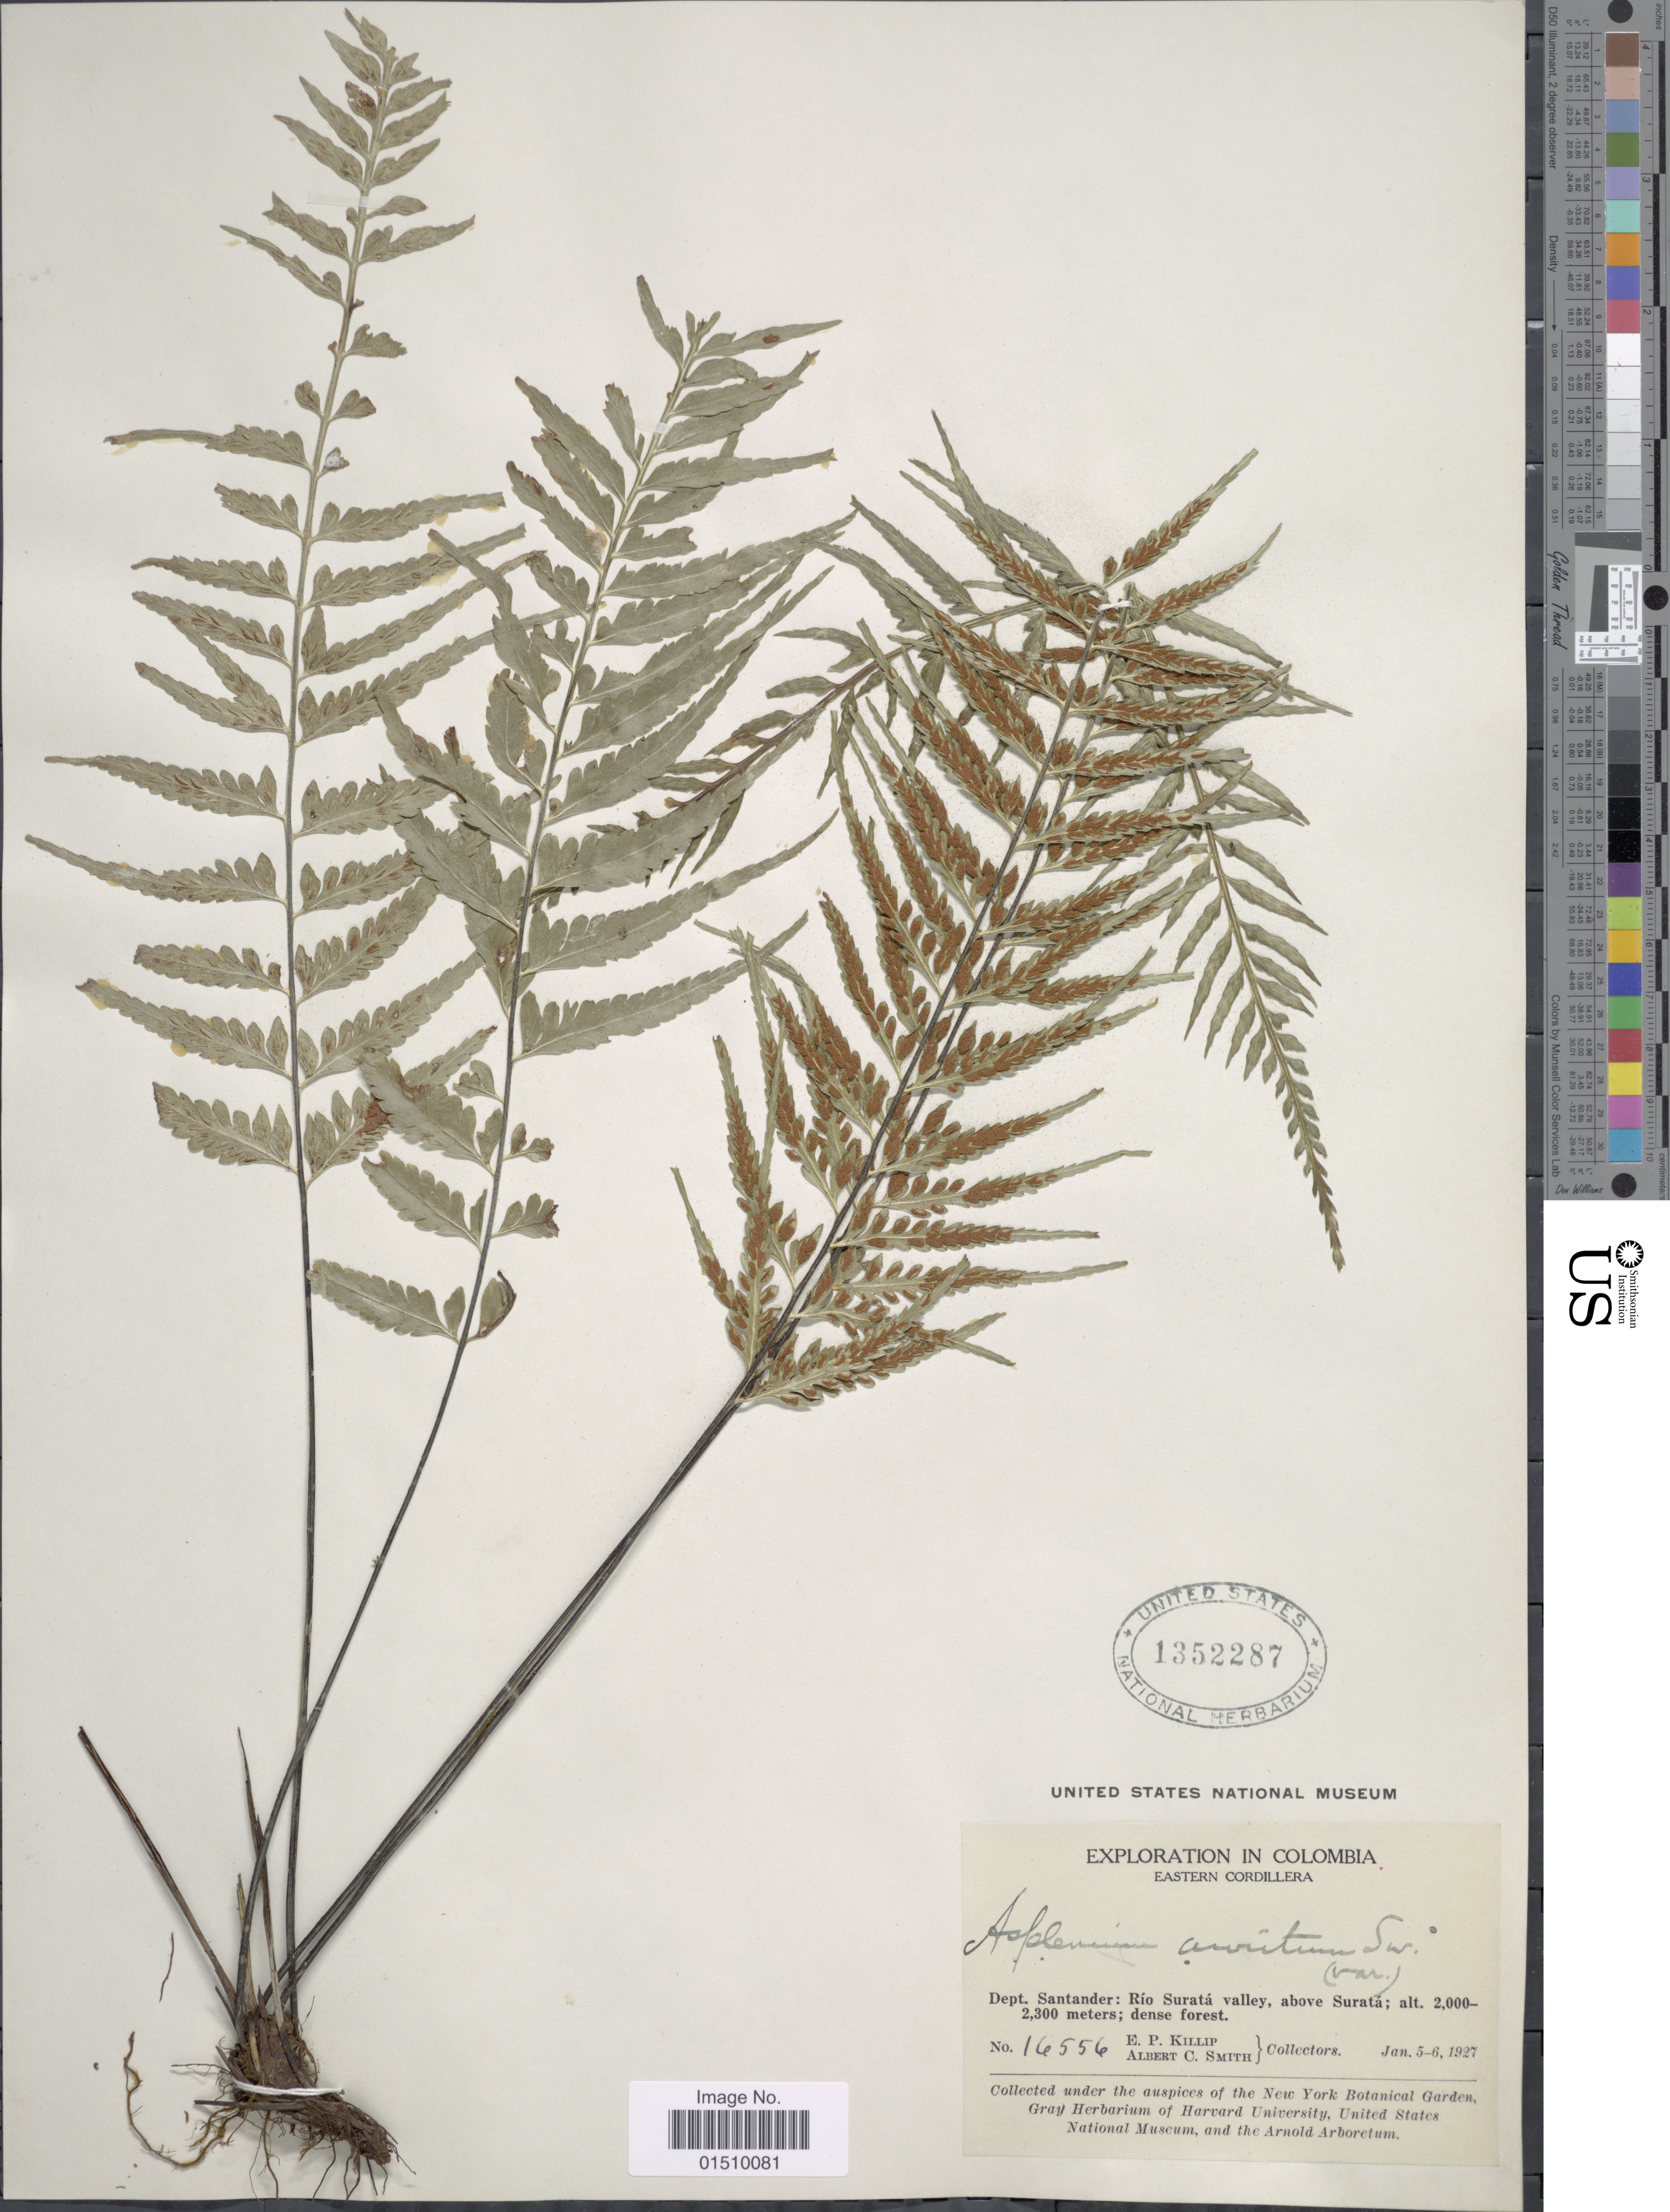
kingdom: Plantae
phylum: Tracheophyta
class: Polypodiopsida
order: Polypodiales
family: Aspleniaceae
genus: Asplenium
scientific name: Asplenium auritum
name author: Sw.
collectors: E. P. Killip & A. C. Smith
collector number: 16556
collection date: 1927-01-05/1927-01-06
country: Colombia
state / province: Santander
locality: Colombia, Eastern Cordillera, Dept. Santander: Rio Surata valley, above Surata.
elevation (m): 2000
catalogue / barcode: US 1352287